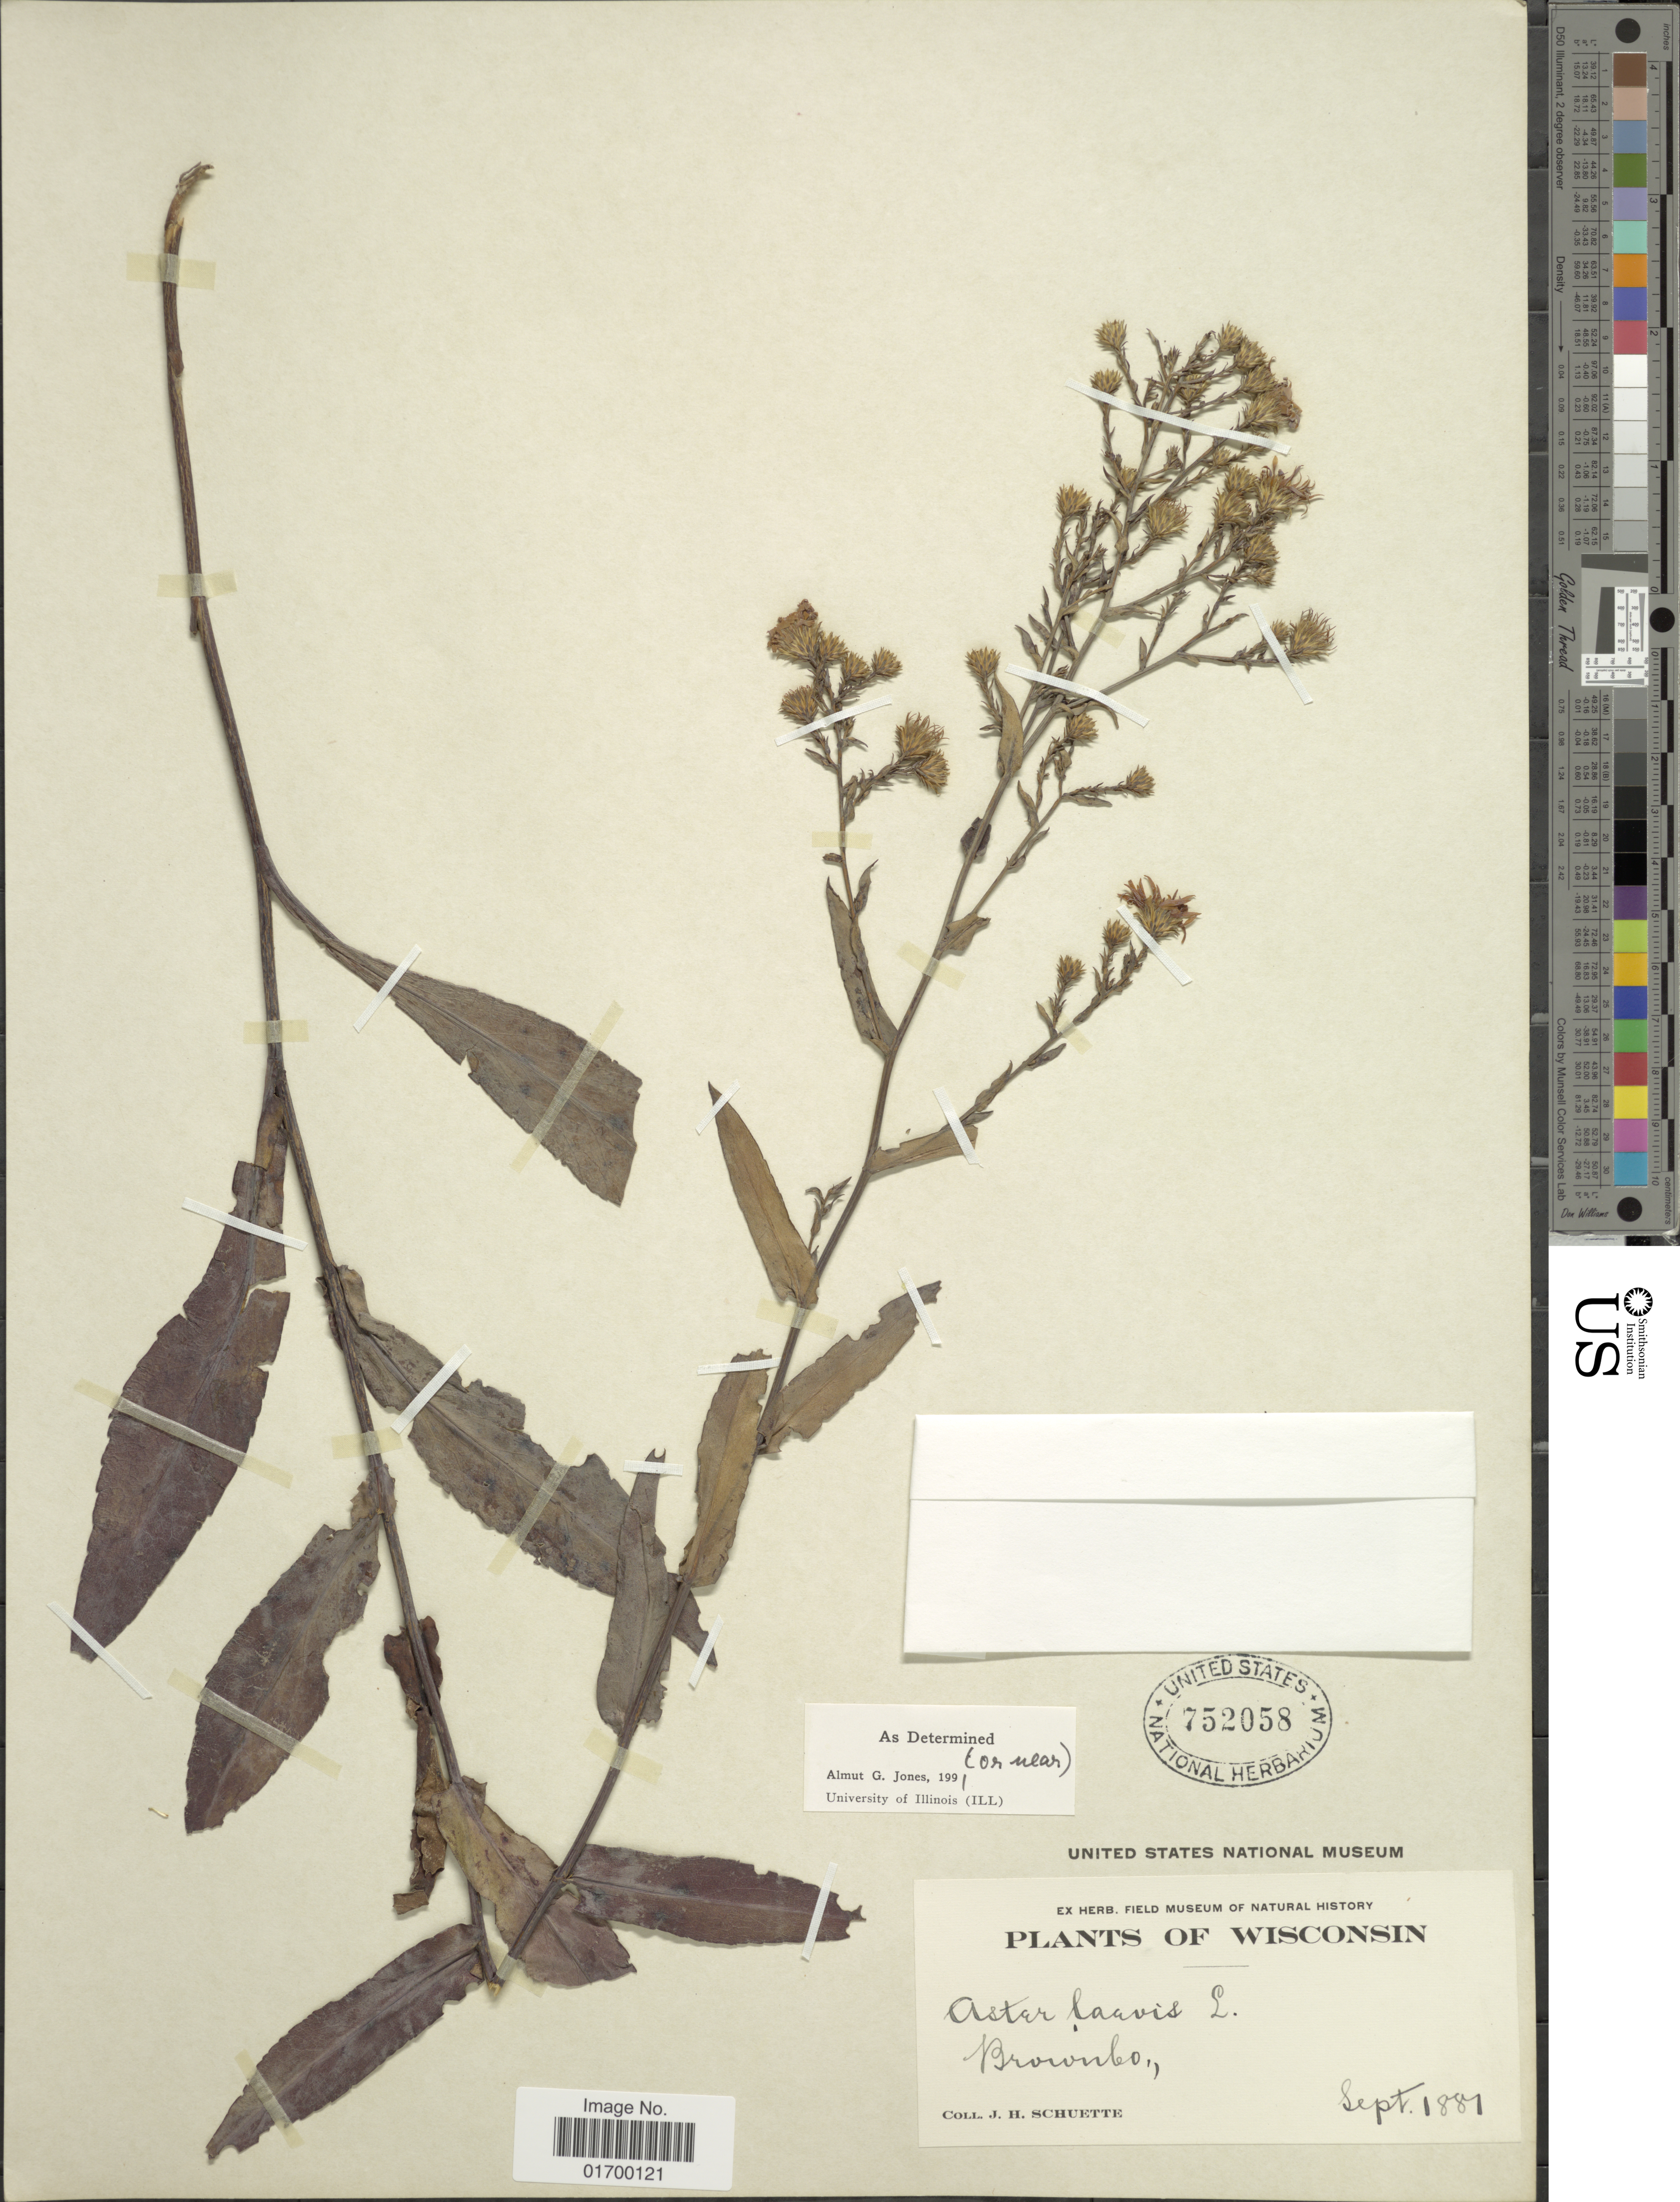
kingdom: Plantae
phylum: Tracheophyta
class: Magnoliopsida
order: Asterales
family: Asteraceae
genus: Symphyotrichum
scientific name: Symphyotrichum laeve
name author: (L.) Á. Löve & D. Löve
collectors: J. H. Schuette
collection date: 1881-09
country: United States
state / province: Wisconsin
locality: Brown Co.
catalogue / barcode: US 752058